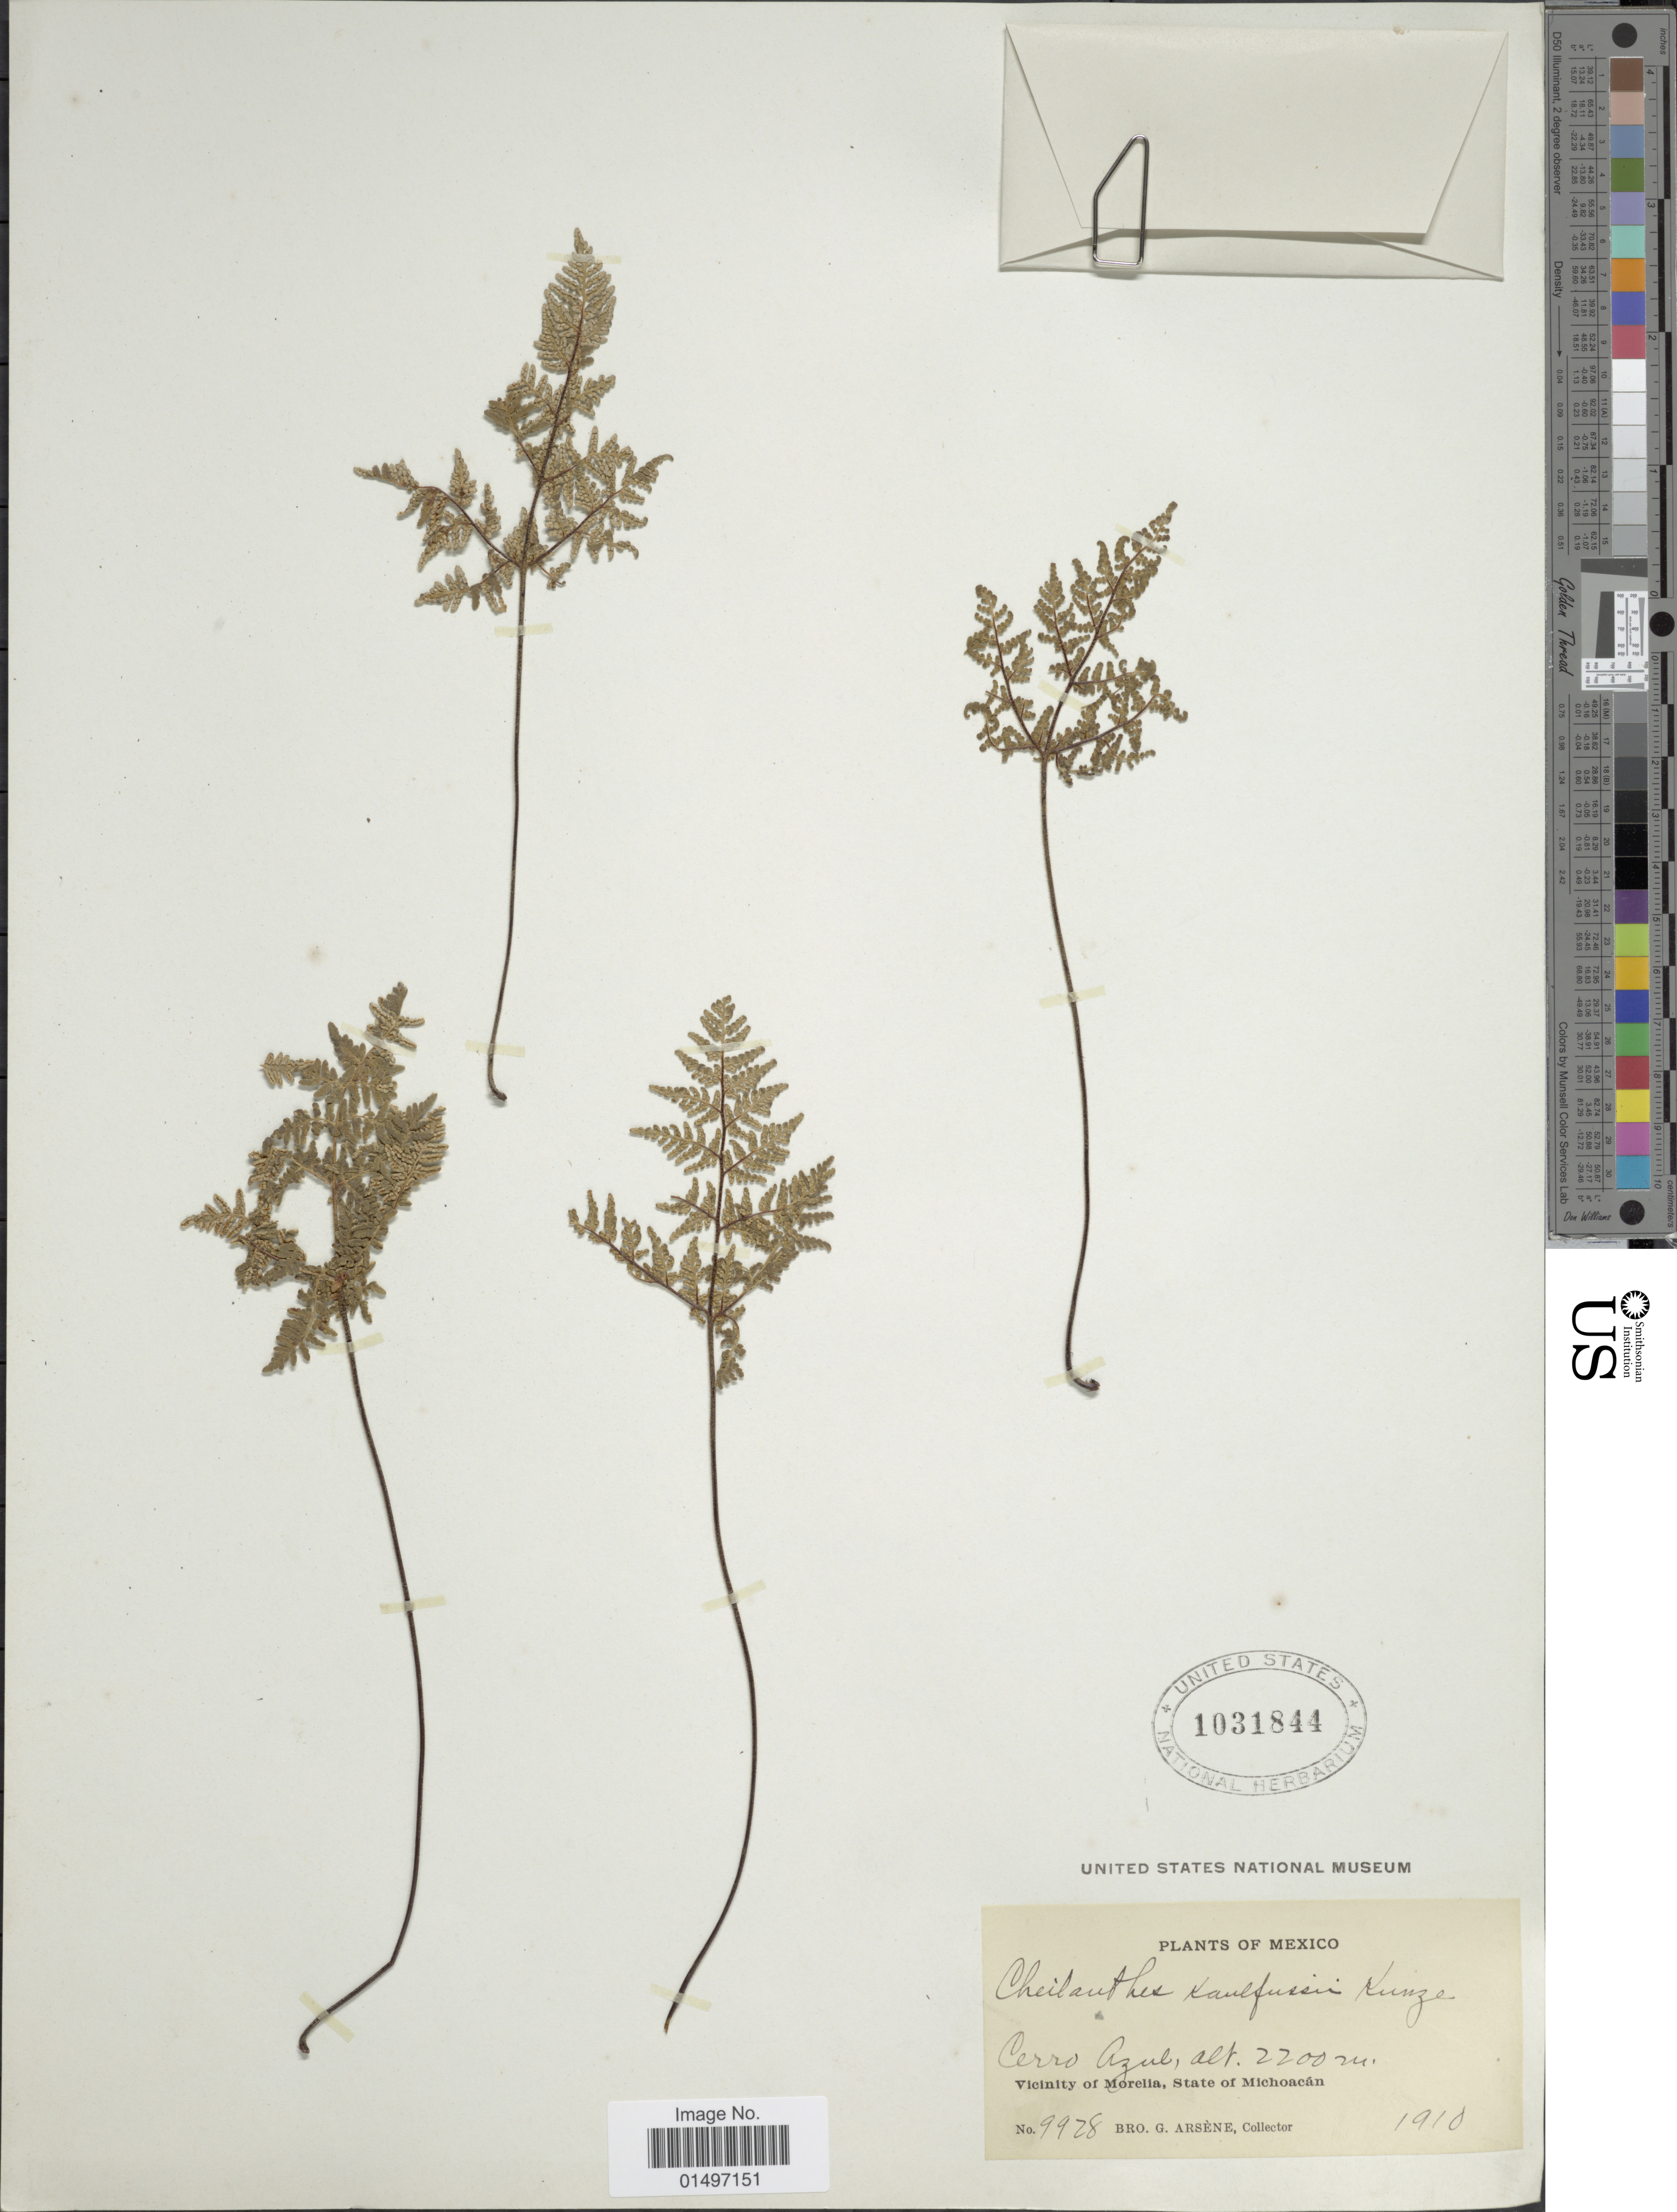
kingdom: Plantae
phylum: Tracheophyta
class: Polypodiopsida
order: Polypodiales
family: Pteridaceae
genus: Gaga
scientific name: Gaga kaulfussii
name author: (Kunze) Fay W. Li & Windham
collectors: Bro. G. Arsène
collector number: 9928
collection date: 1910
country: Mexico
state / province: Michoacán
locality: Mexico, Cerro Azul, Vicinity of Morelia.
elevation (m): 2200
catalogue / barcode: US 1031844